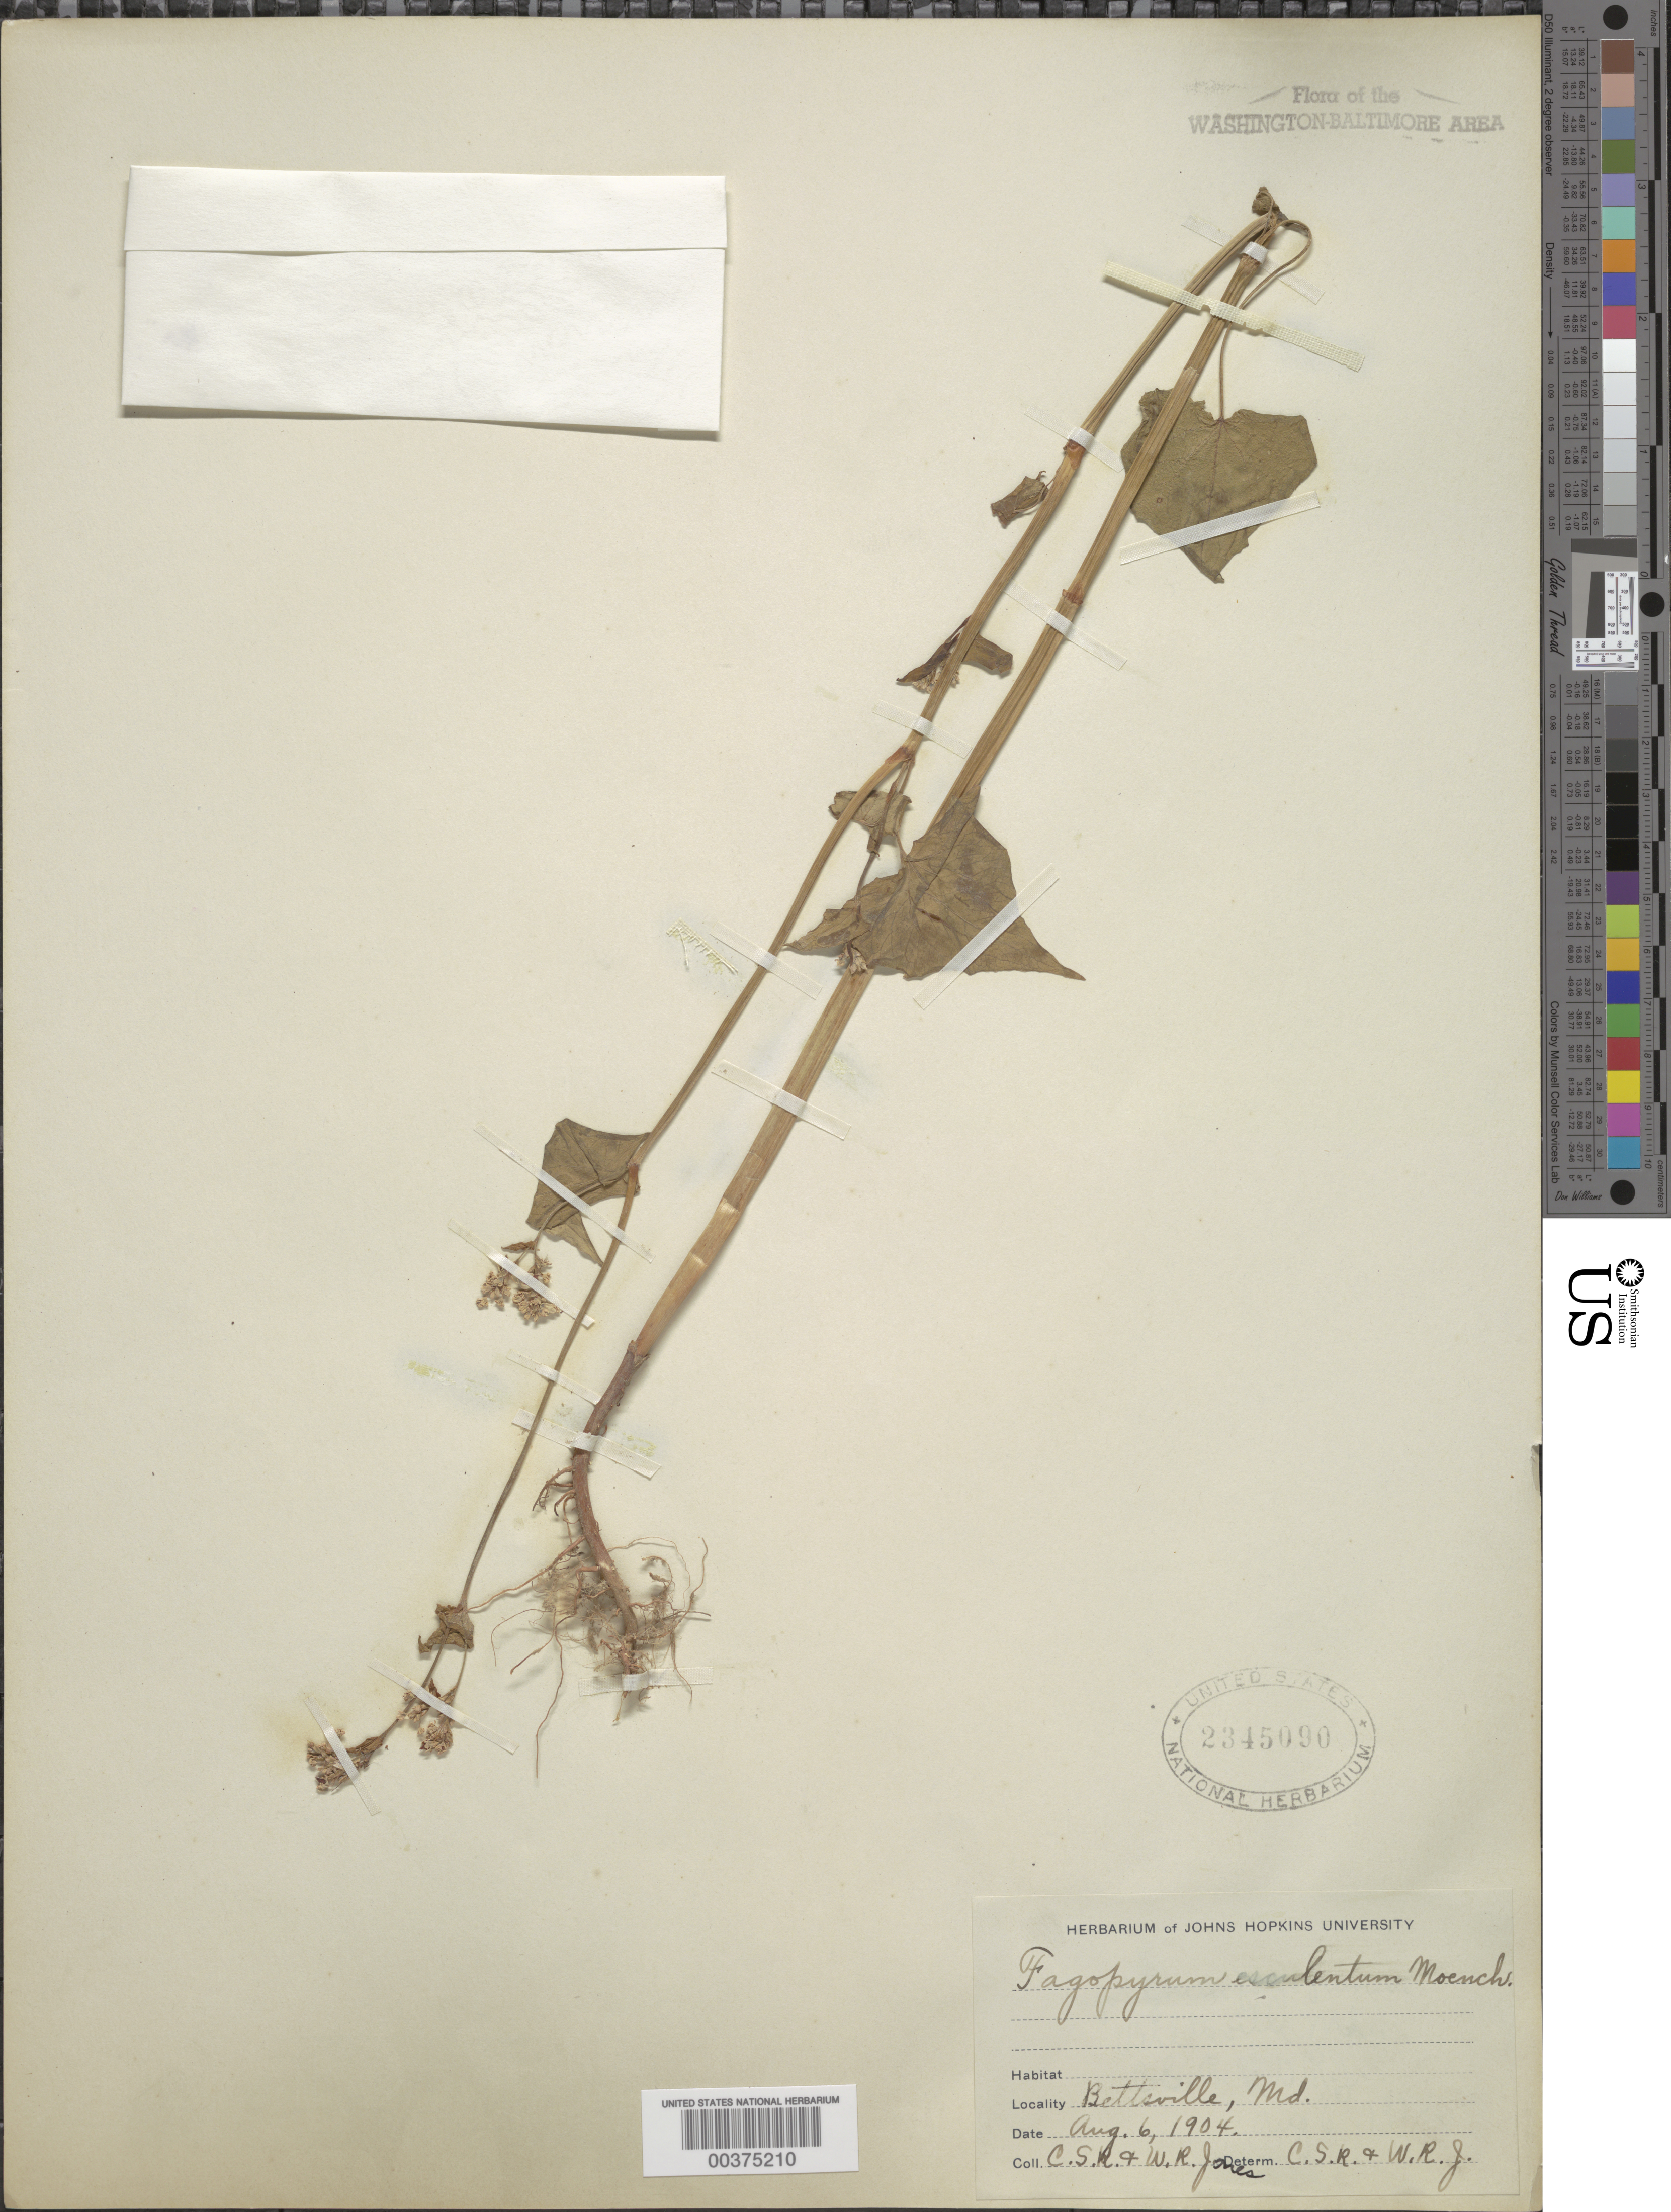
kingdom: Plantae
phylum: Tracheophyta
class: Magnoliopsida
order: Caryophyllales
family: Polygonaceae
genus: Fagopyrum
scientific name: Fagopyrum esculentum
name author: Moench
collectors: W. R. Jones & C. S. R.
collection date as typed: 06 Aug 1904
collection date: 1904-08-06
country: United States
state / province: Maryland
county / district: Prince George's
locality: Beltsville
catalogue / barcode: US 2345090